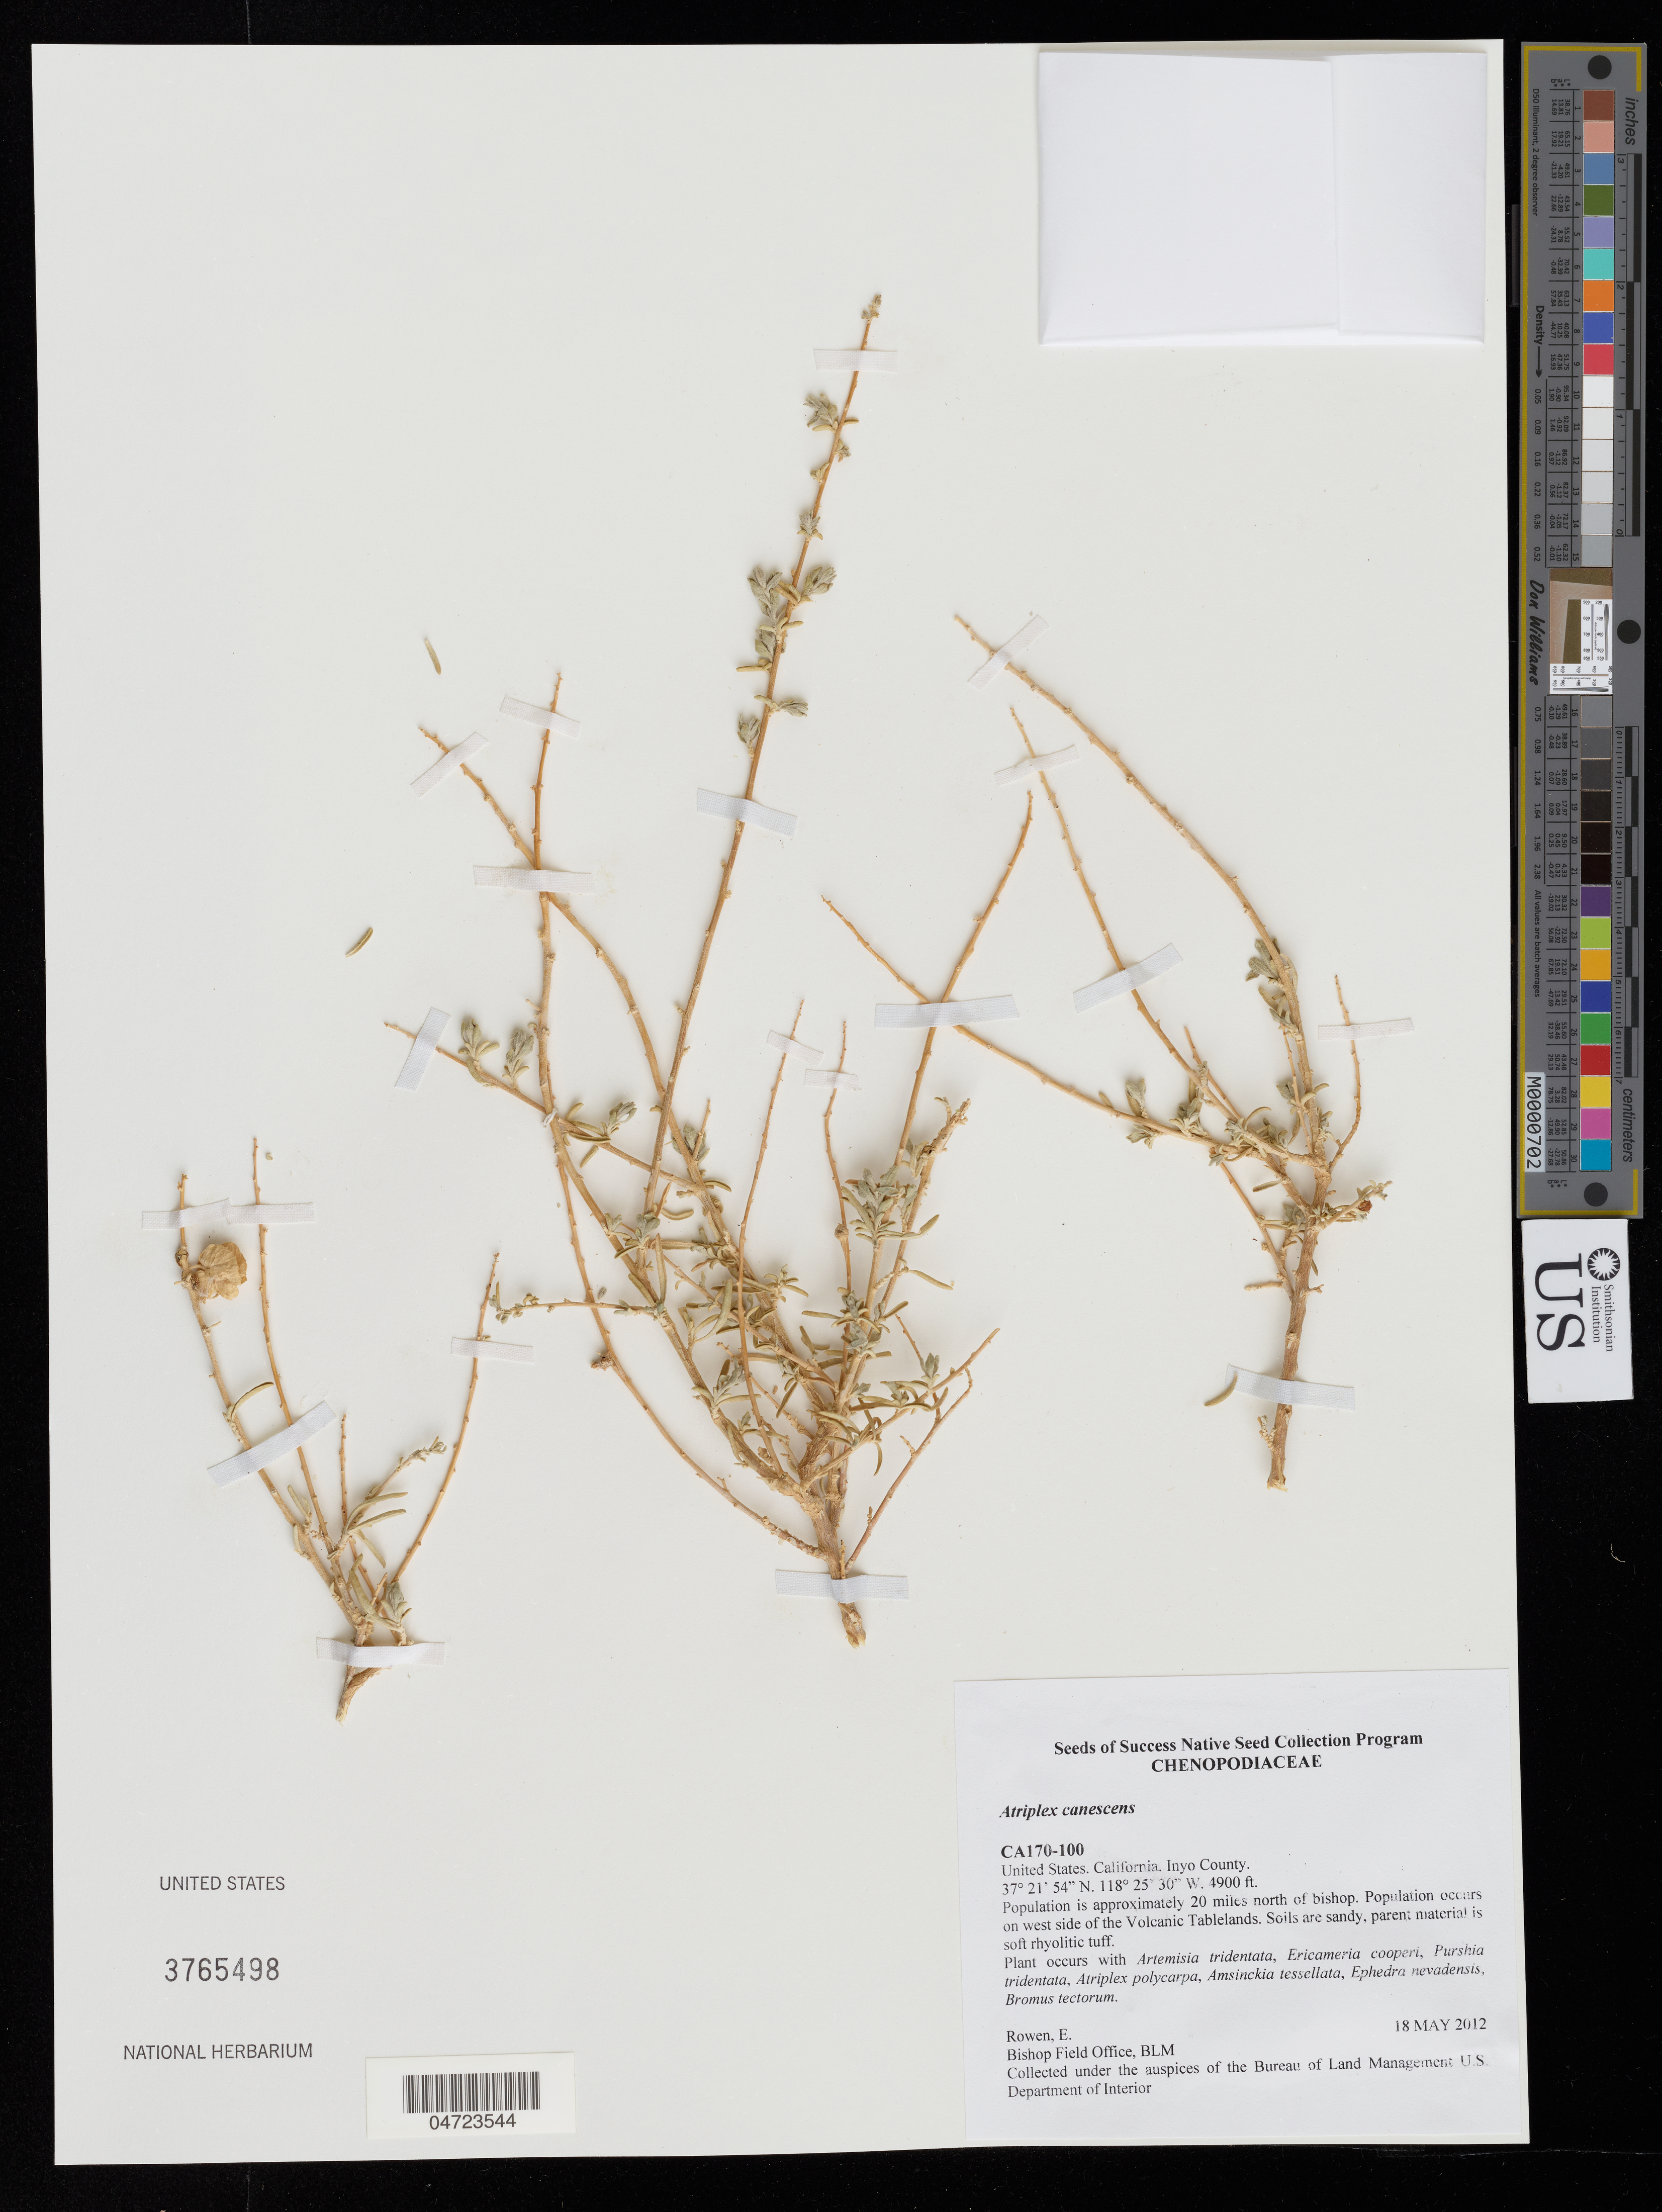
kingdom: Plantae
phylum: Tracheophyta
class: Magnoliopsida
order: Caryophyllales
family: Amaranthaceae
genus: Atriplex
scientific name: Atriplex canescens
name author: (Pursh) Nutt.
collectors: E. Rowen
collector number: CA170-100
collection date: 2012-05-18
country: United States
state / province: California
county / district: Inyo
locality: Inyo County. Population is approximately 20 miles north of bishop. Population occurs on west side of the Volcanic Tablelands.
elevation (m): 1494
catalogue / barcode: US 3765498